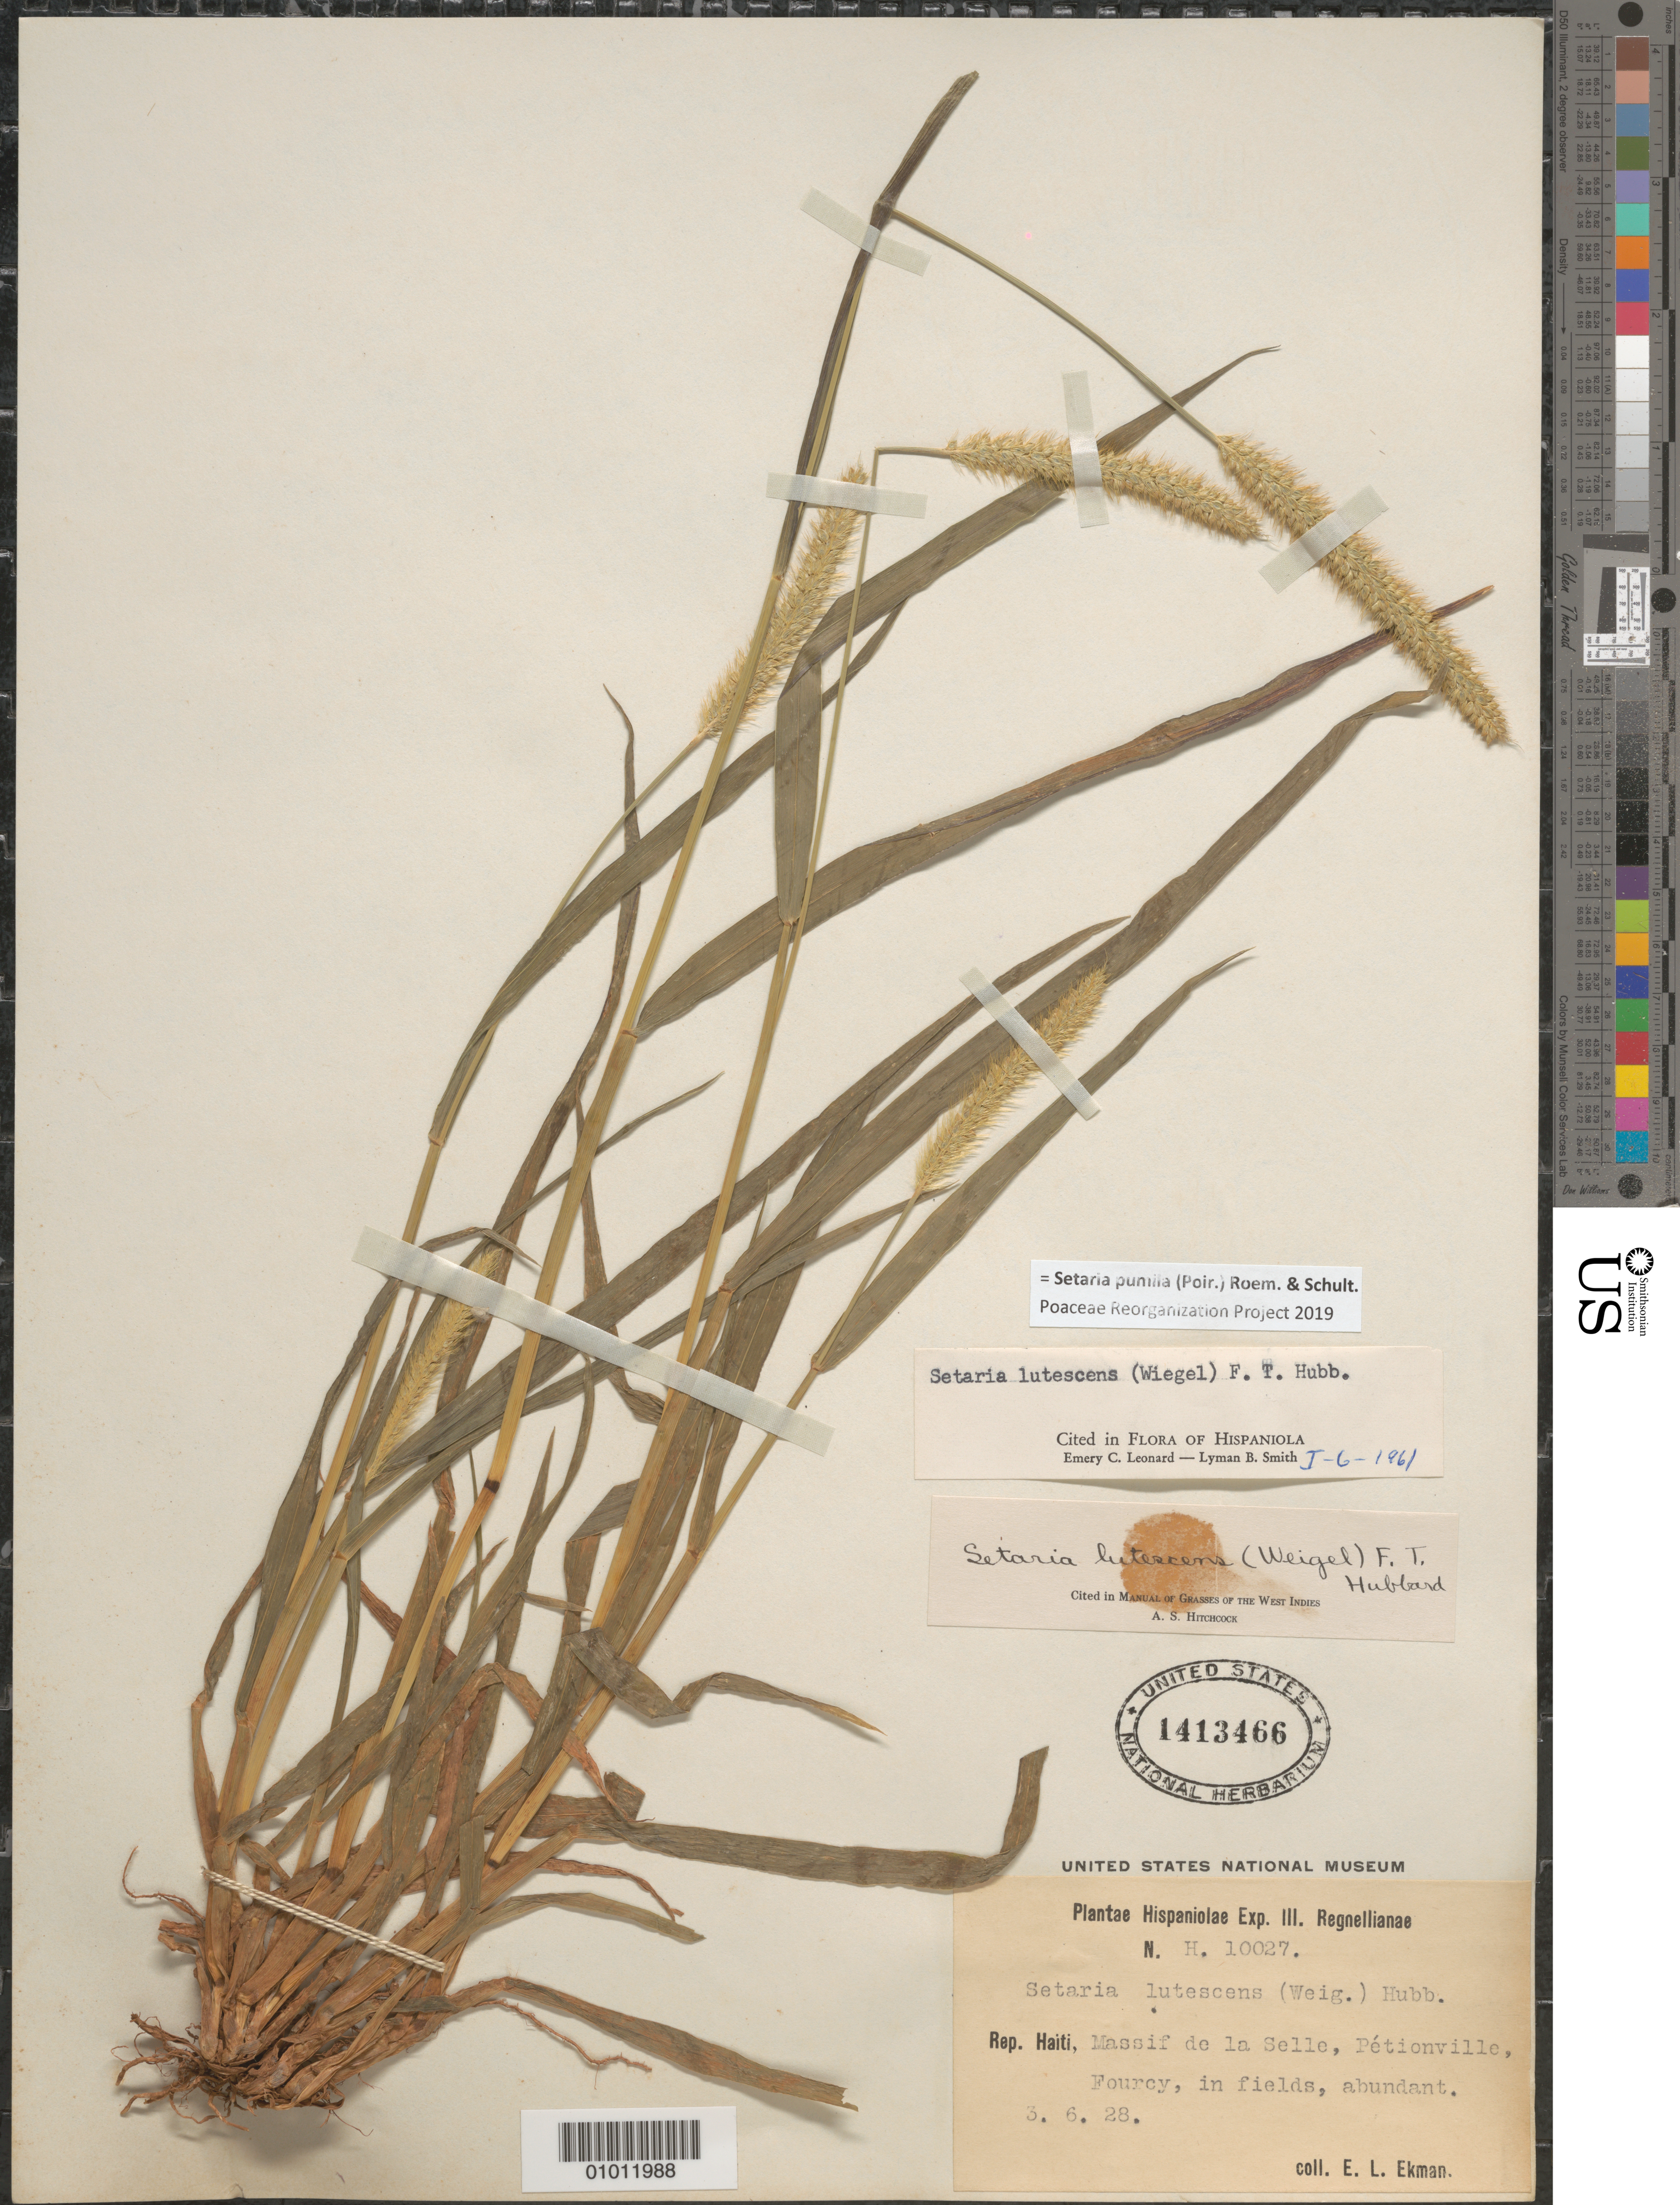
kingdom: Plantae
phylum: Tracheophyta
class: Liliopsida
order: Poales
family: Poaceae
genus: Setaria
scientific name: Setaria pumila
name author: (Poir.) Roem. & Schult.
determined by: Poaceae Reorganization Project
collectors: E. L. Ekman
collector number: H 10027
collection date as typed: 03 Jun 1928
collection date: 1928-06-03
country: Haiti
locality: Massif de la Selle, Petionville, Fourcy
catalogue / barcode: US 1413466